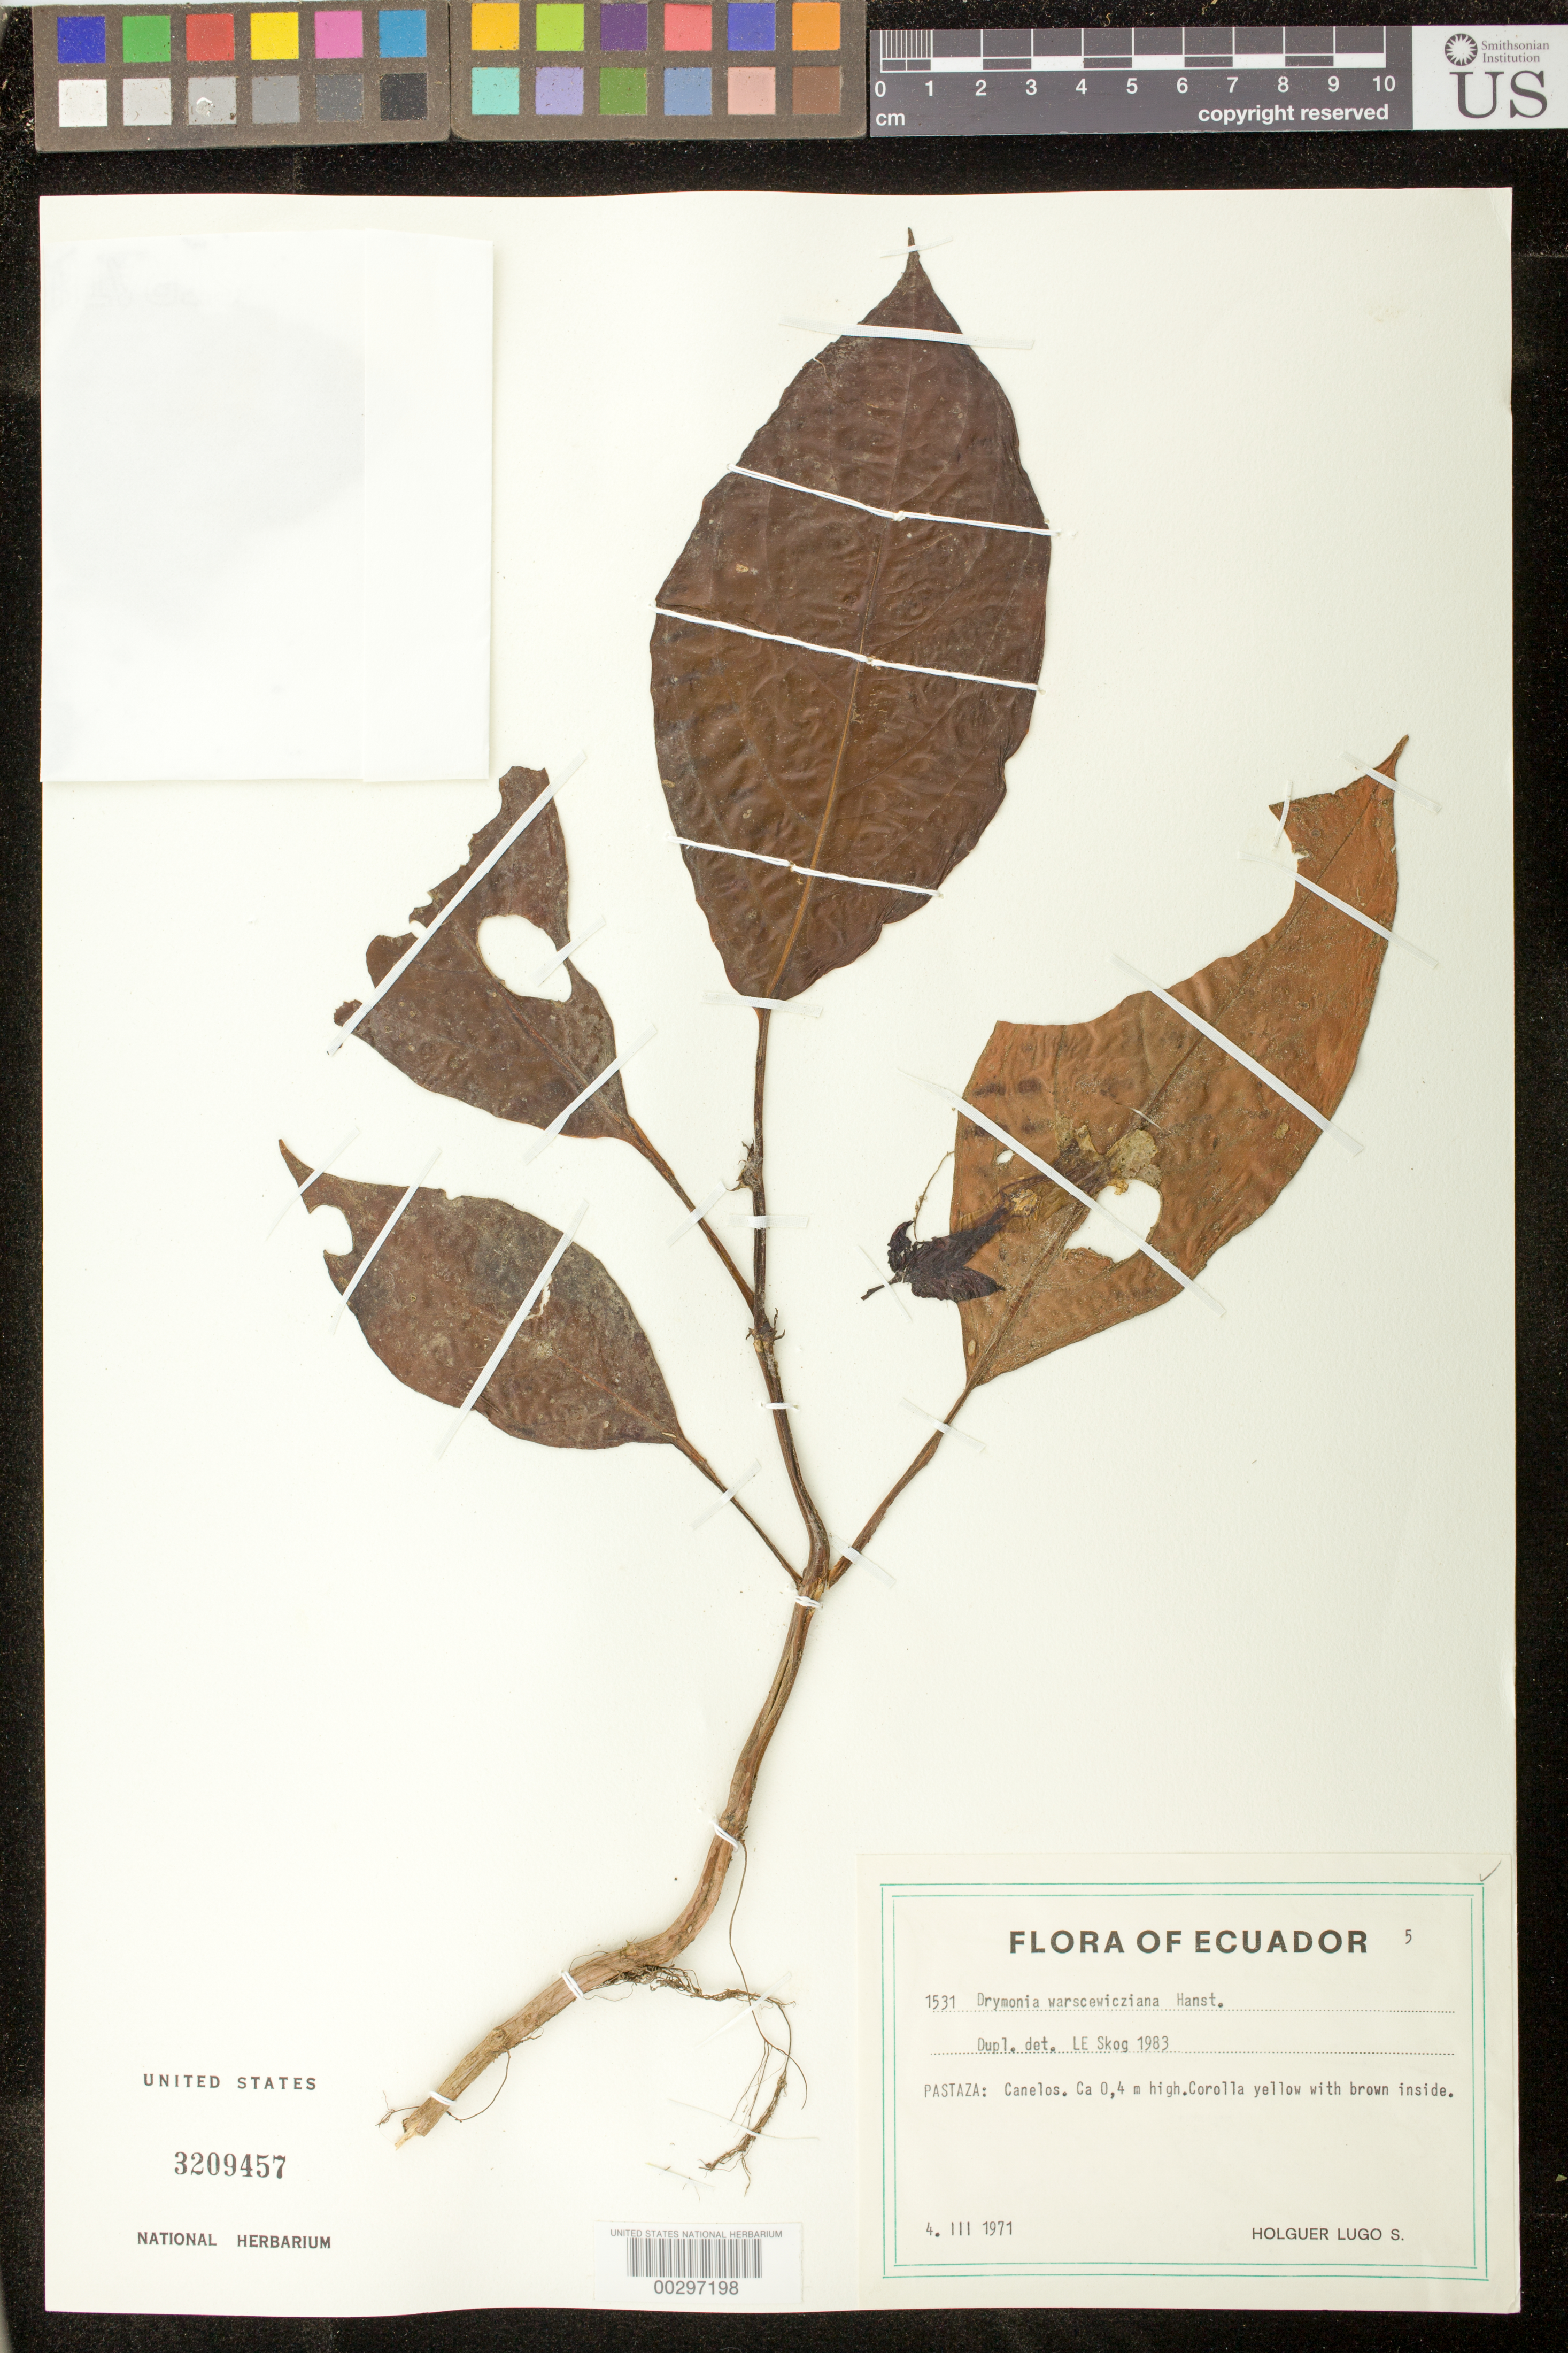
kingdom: Plantae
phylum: Tracheophyta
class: Magnoliopsida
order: Lamiales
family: Gesneriaceae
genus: Drymonia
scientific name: Drymonia warszewicziana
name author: Hanst.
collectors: H. Lugo S.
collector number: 1531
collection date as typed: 04 Mar 1971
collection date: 1971-03-04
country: Ecuador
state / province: Pastaza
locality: Canelos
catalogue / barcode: US 3209457